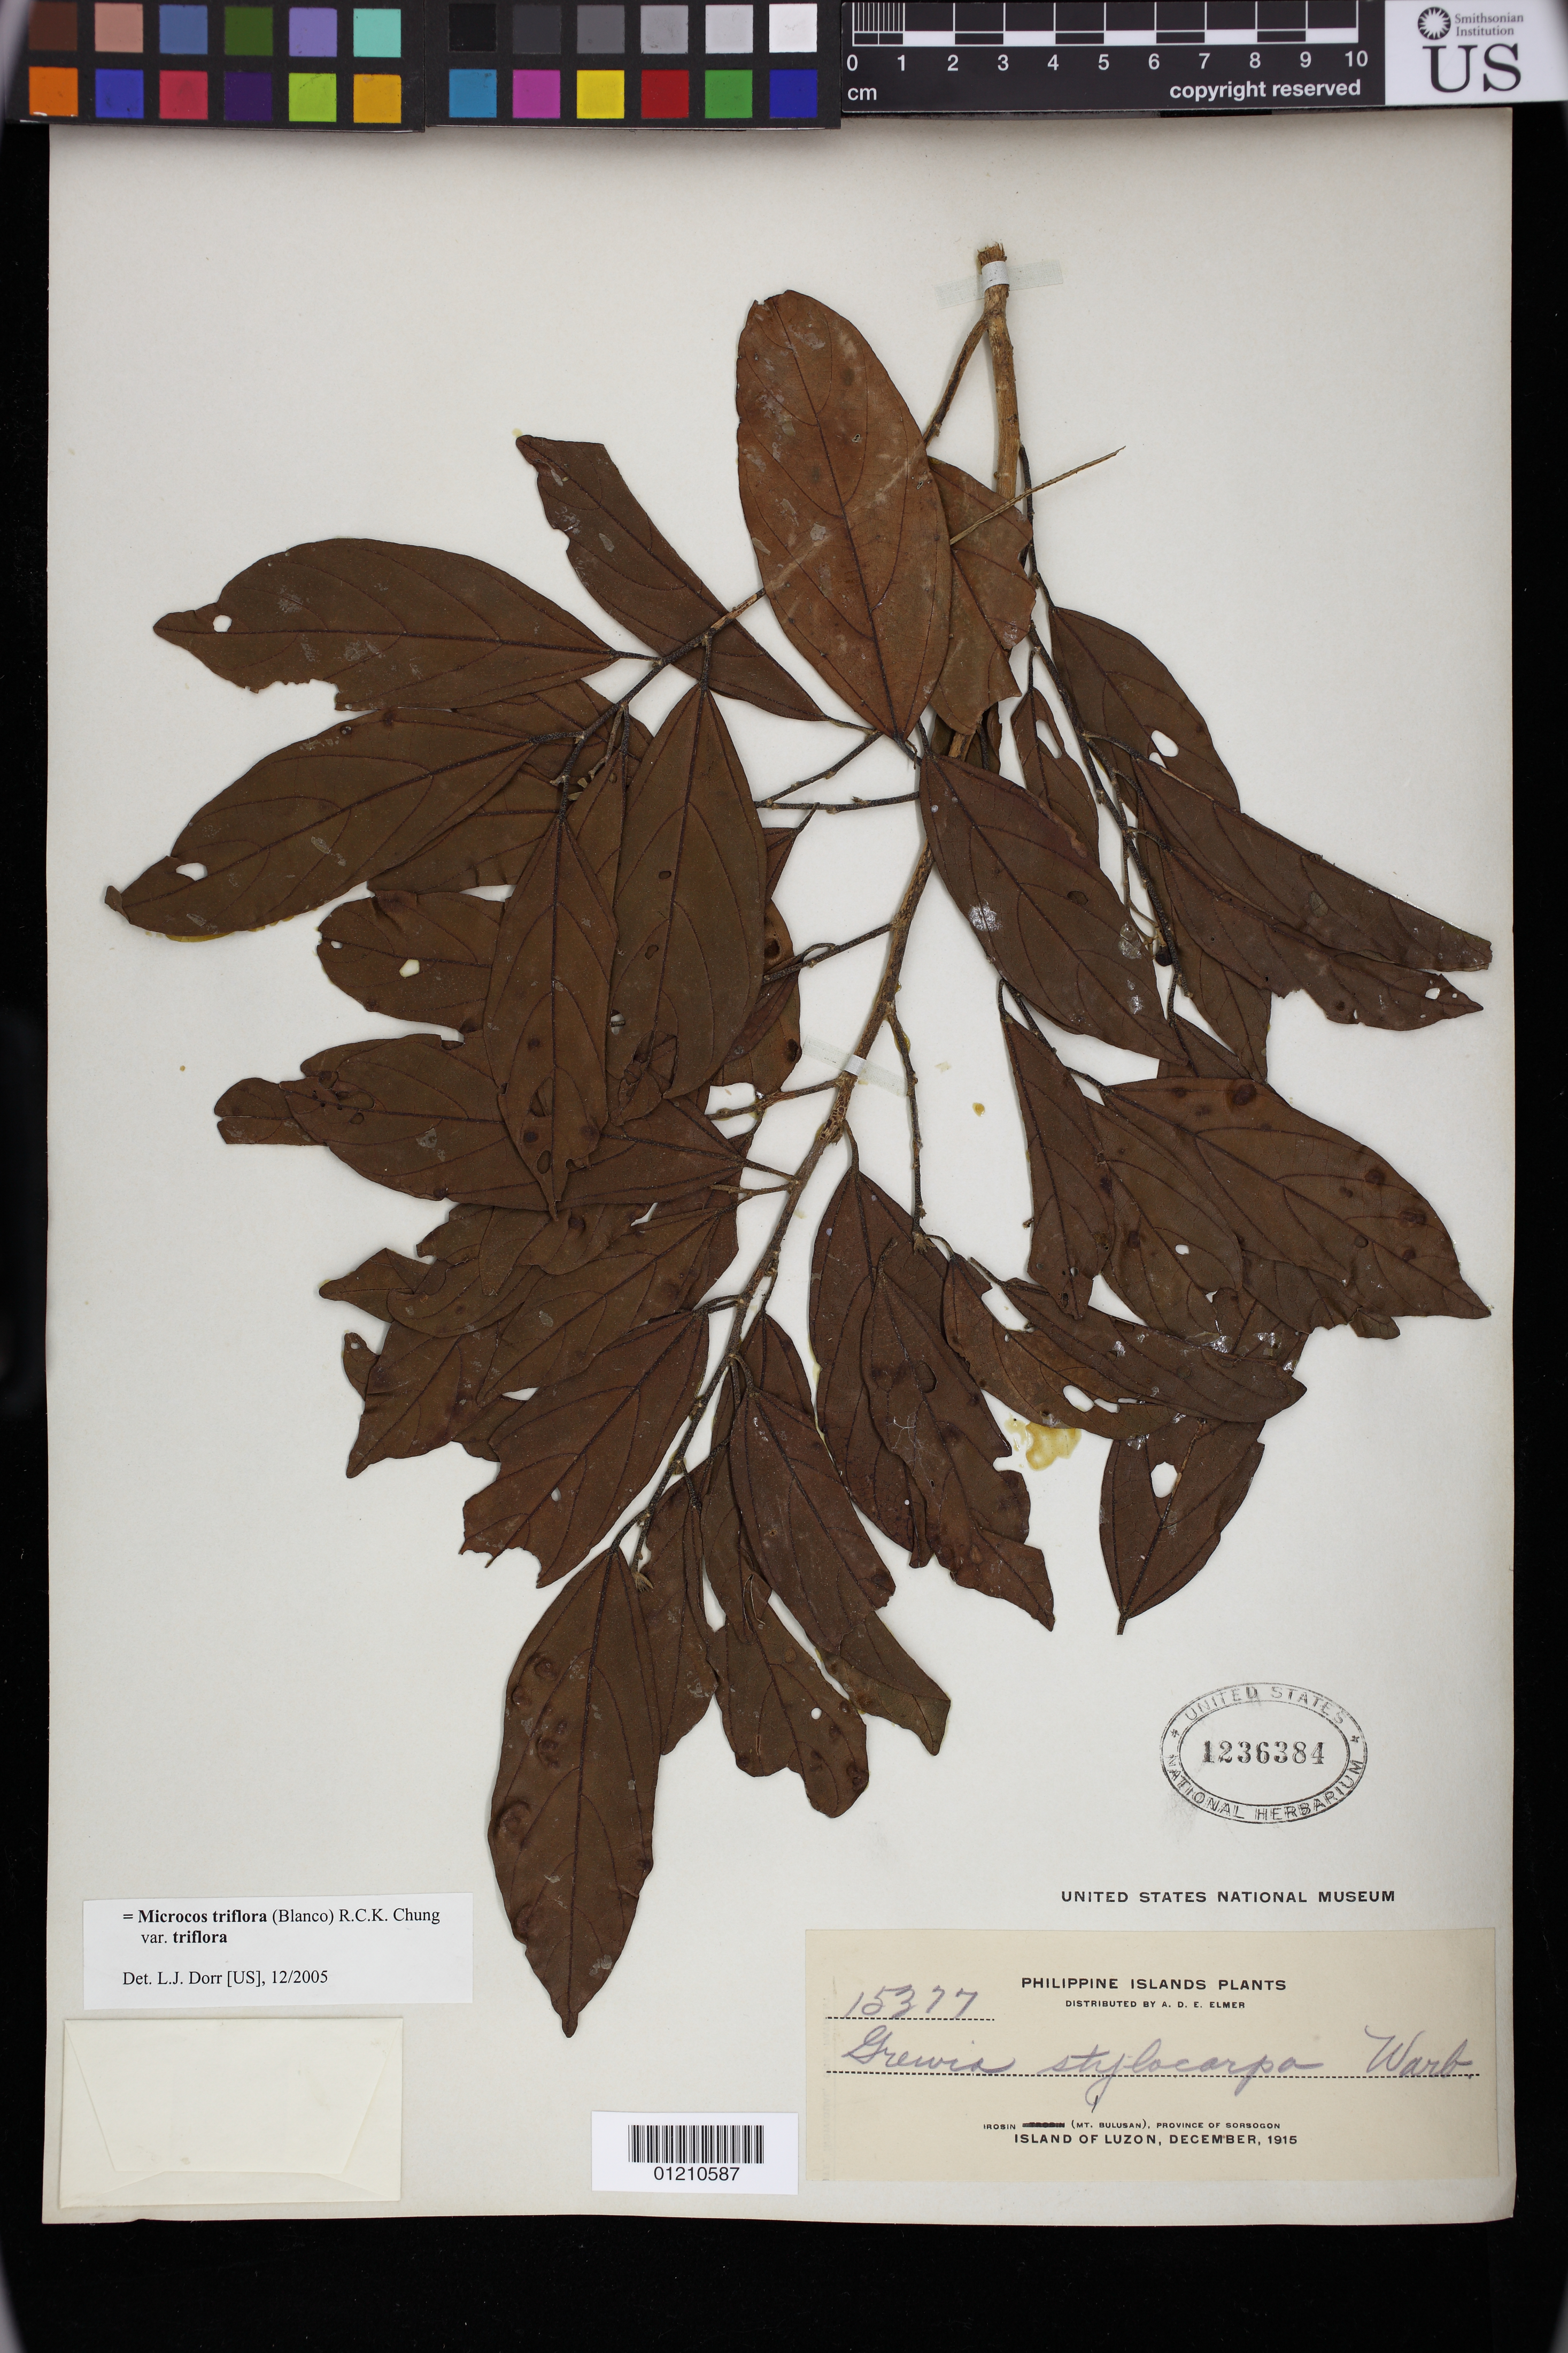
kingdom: Plantae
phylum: Tracheophyta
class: Magnoliopsida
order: Malvales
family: Malvaceae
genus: Microcos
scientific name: Microcos triflora var. triflora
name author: (Blanco) R.C.K. Chung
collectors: A. D. E. Elmer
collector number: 15377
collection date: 1915-12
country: Philippines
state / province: Bicol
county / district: Sorsogon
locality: Irosin, (Mt. Bulusan). Luzon.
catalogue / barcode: US 1236384